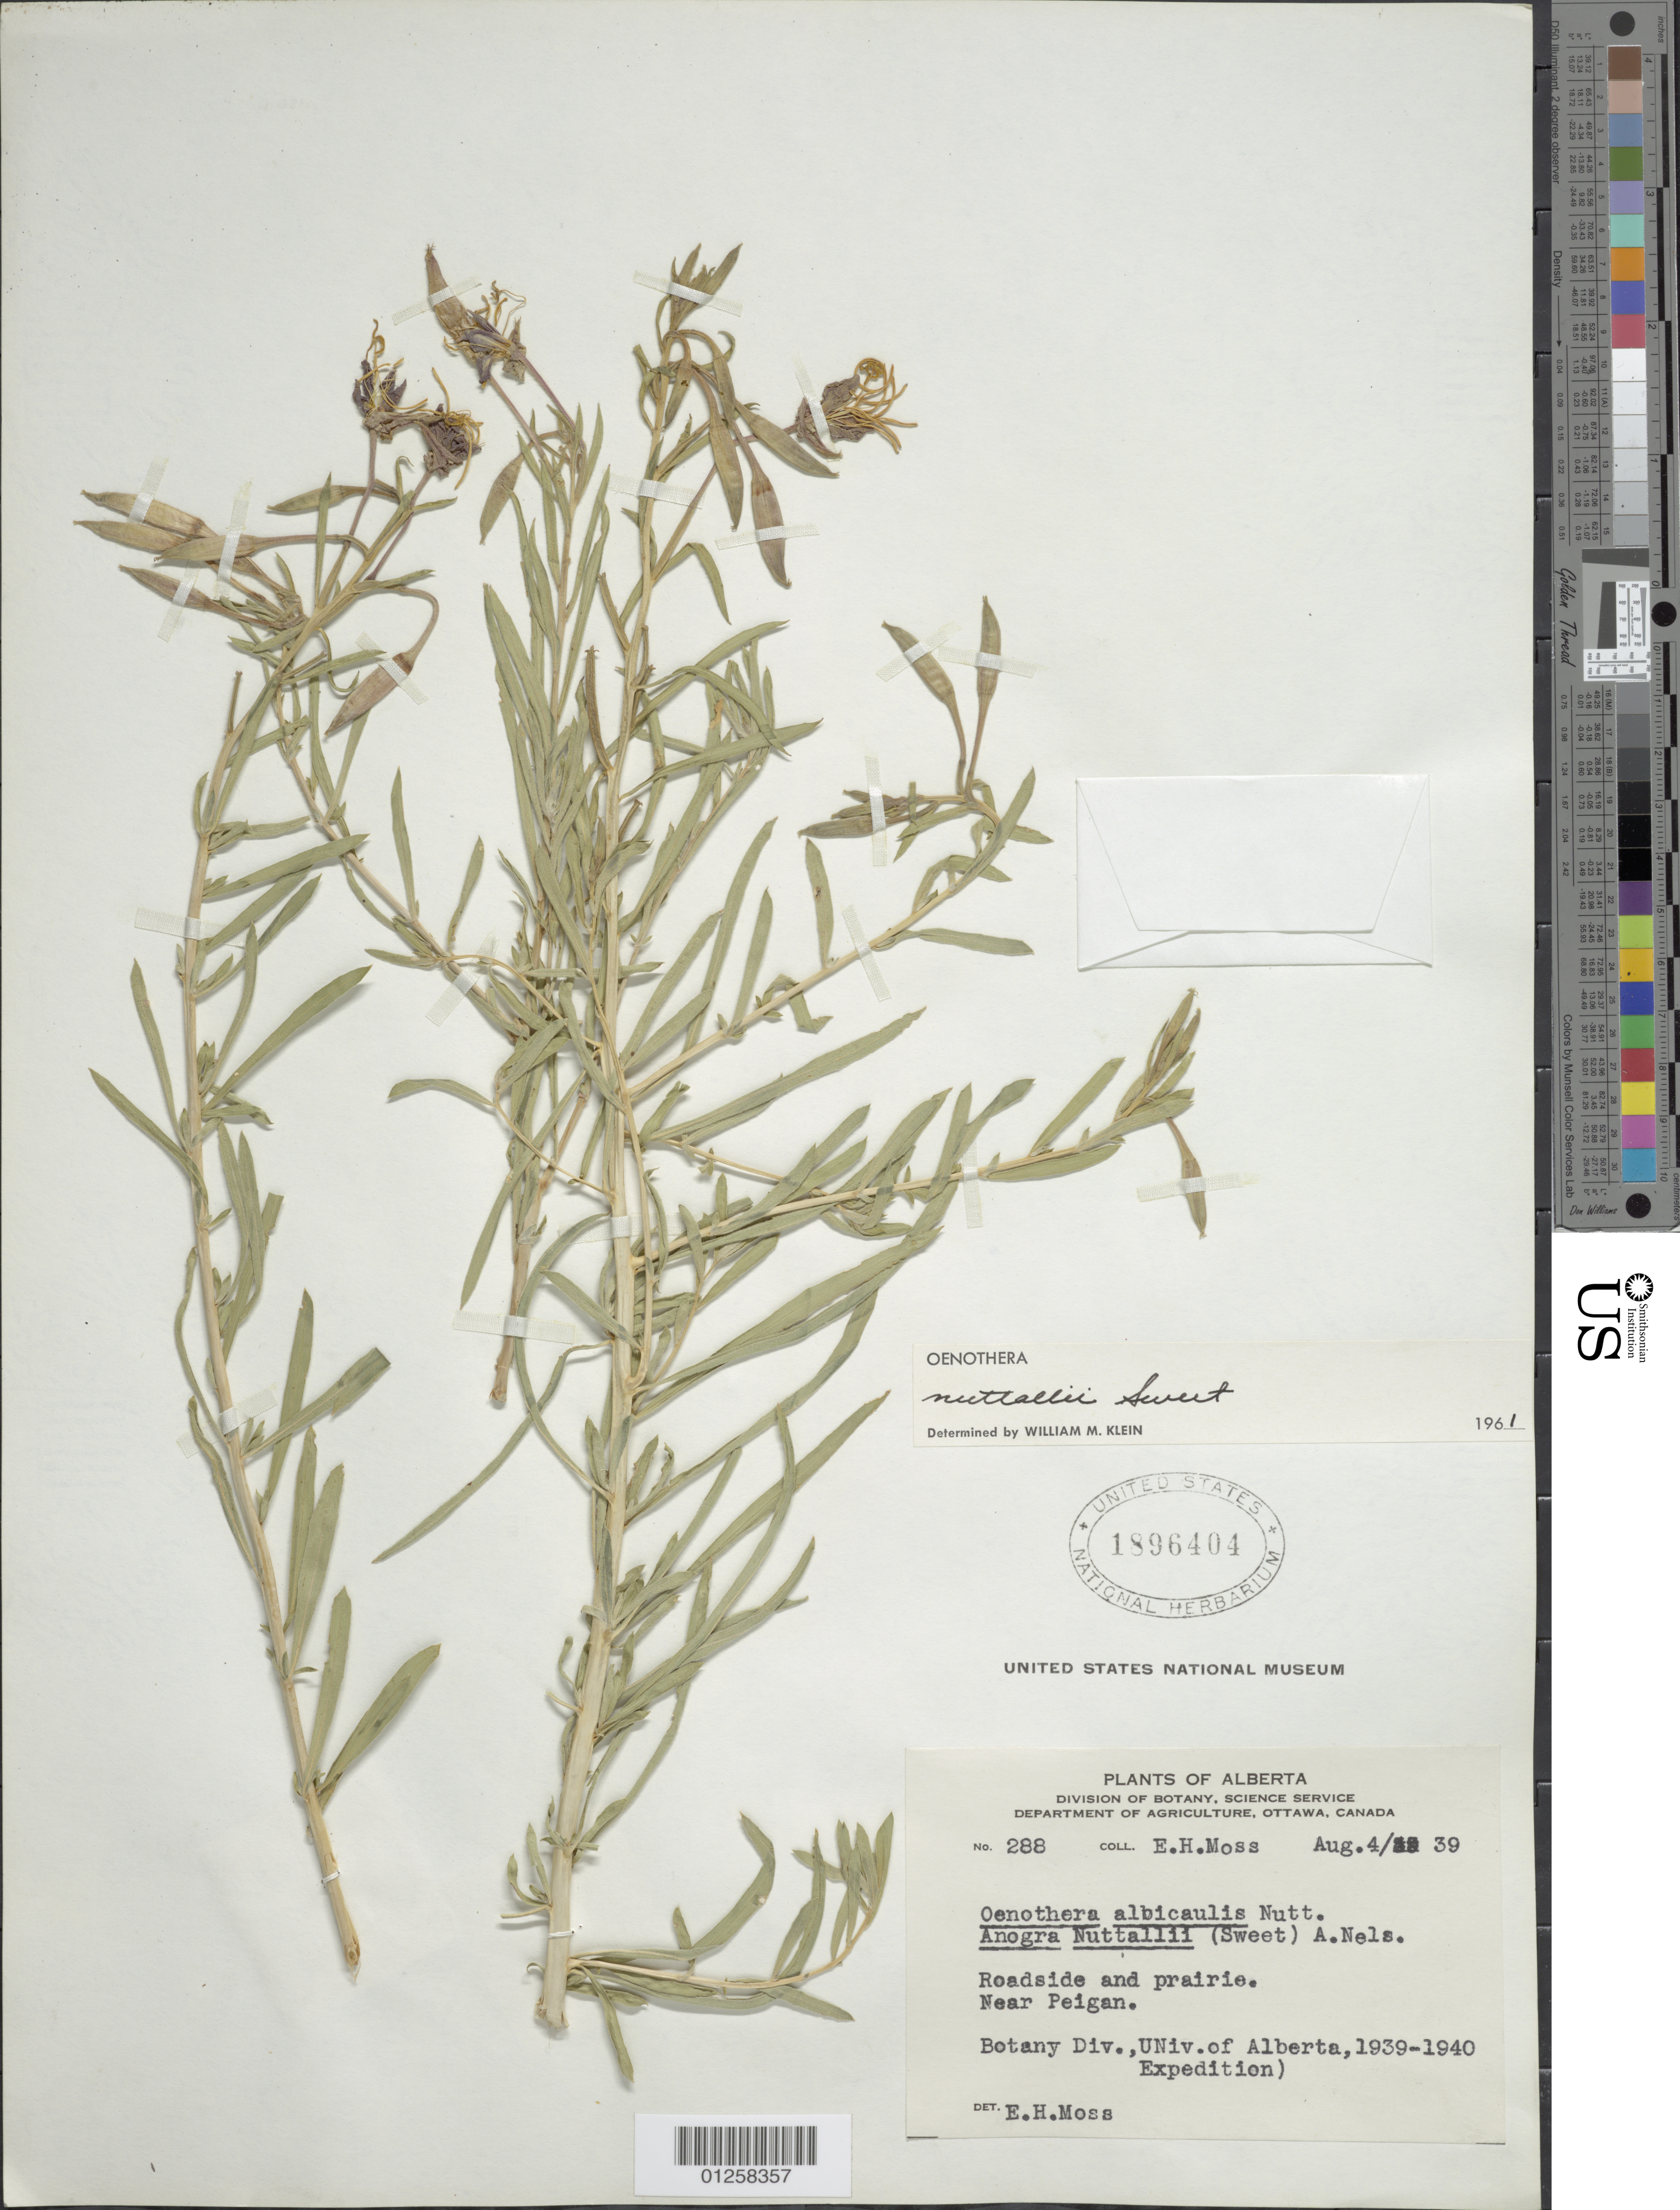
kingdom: Plantae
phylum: Tracheophyta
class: Magnoliopsida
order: Myrtales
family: Onagraceae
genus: Oenothera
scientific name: Oenothera nuttallii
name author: Sweet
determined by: Klein, W. M.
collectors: E. Moss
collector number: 288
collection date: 1939-08-04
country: Canada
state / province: Alberta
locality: Ottawa, near Peigan.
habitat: Roadside and prairie.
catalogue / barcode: US 1896404